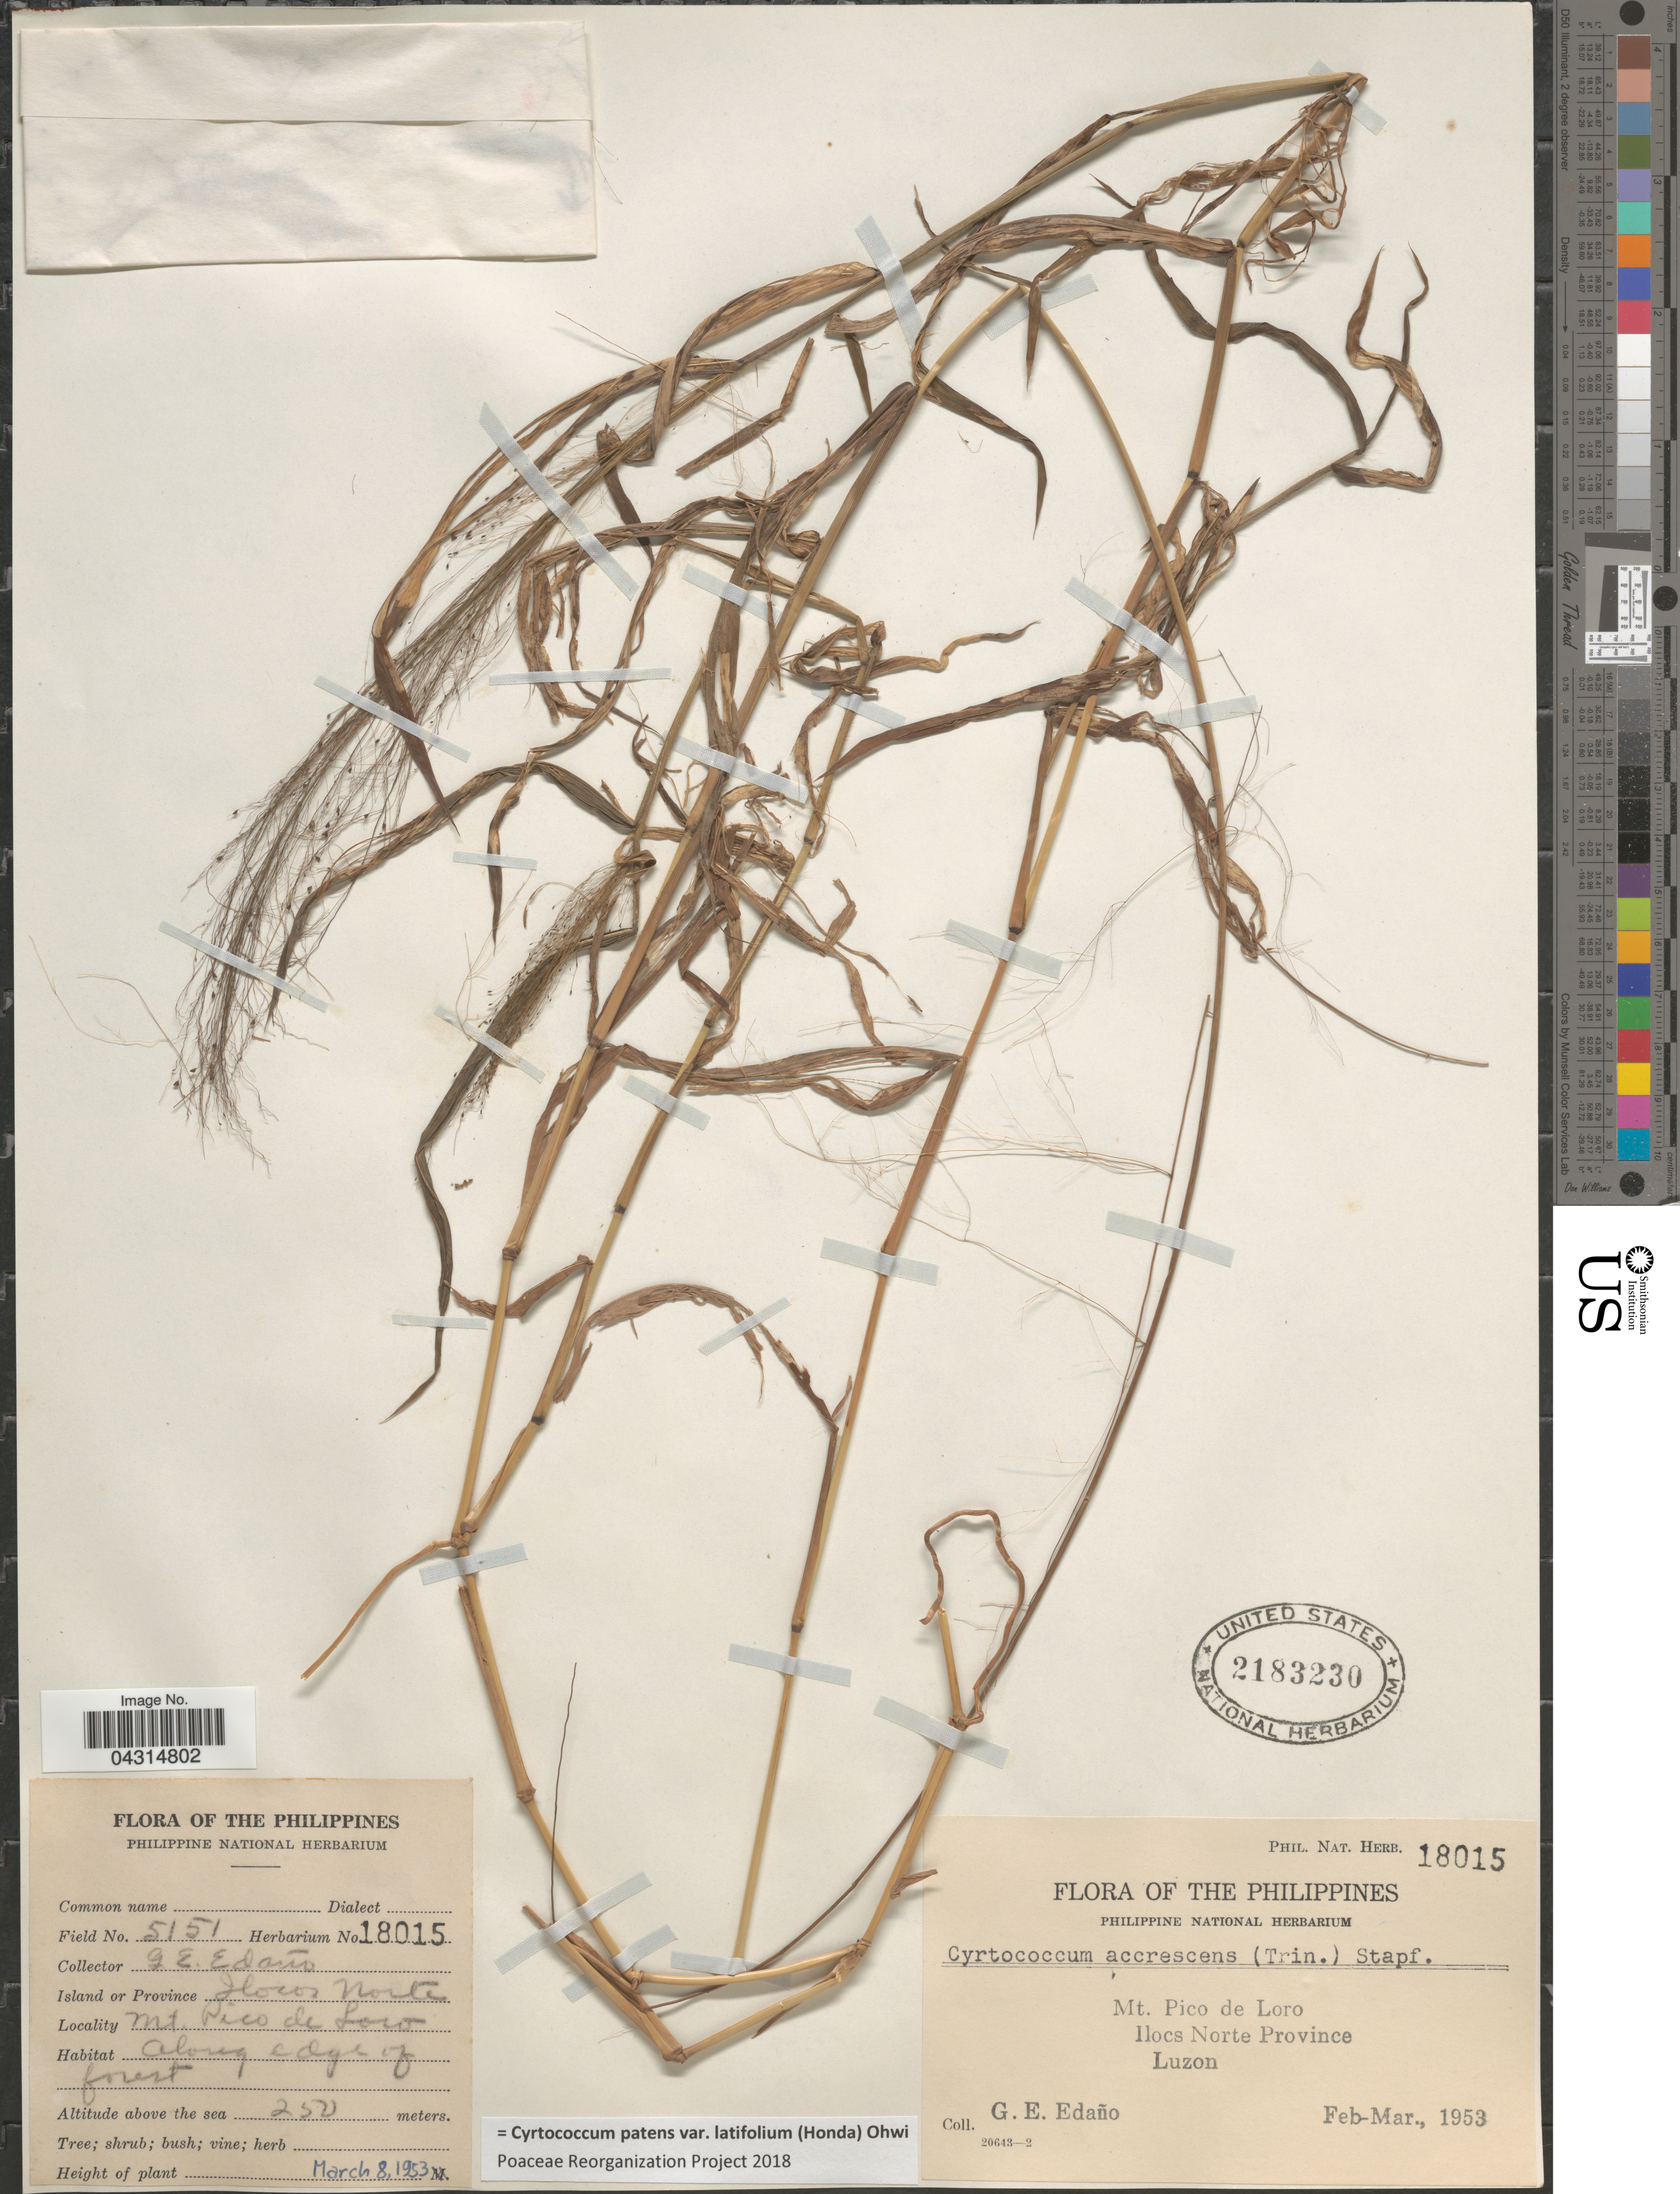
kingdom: Plantae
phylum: Tracheophyta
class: Liliopsida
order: Poales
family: Poaceae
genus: Cyrtococcum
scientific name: Cyrtococcum patens var. latifolium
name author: (Honda) Ohwi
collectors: G. E. Edaño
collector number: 5151/Phil. Nat. Herb. 18015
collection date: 1953-03-08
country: Philippines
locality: Mt. Pico de Loro. Ilocos Norte Province. Luzon. Along edge of forest.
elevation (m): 250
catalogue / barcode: US 2183230